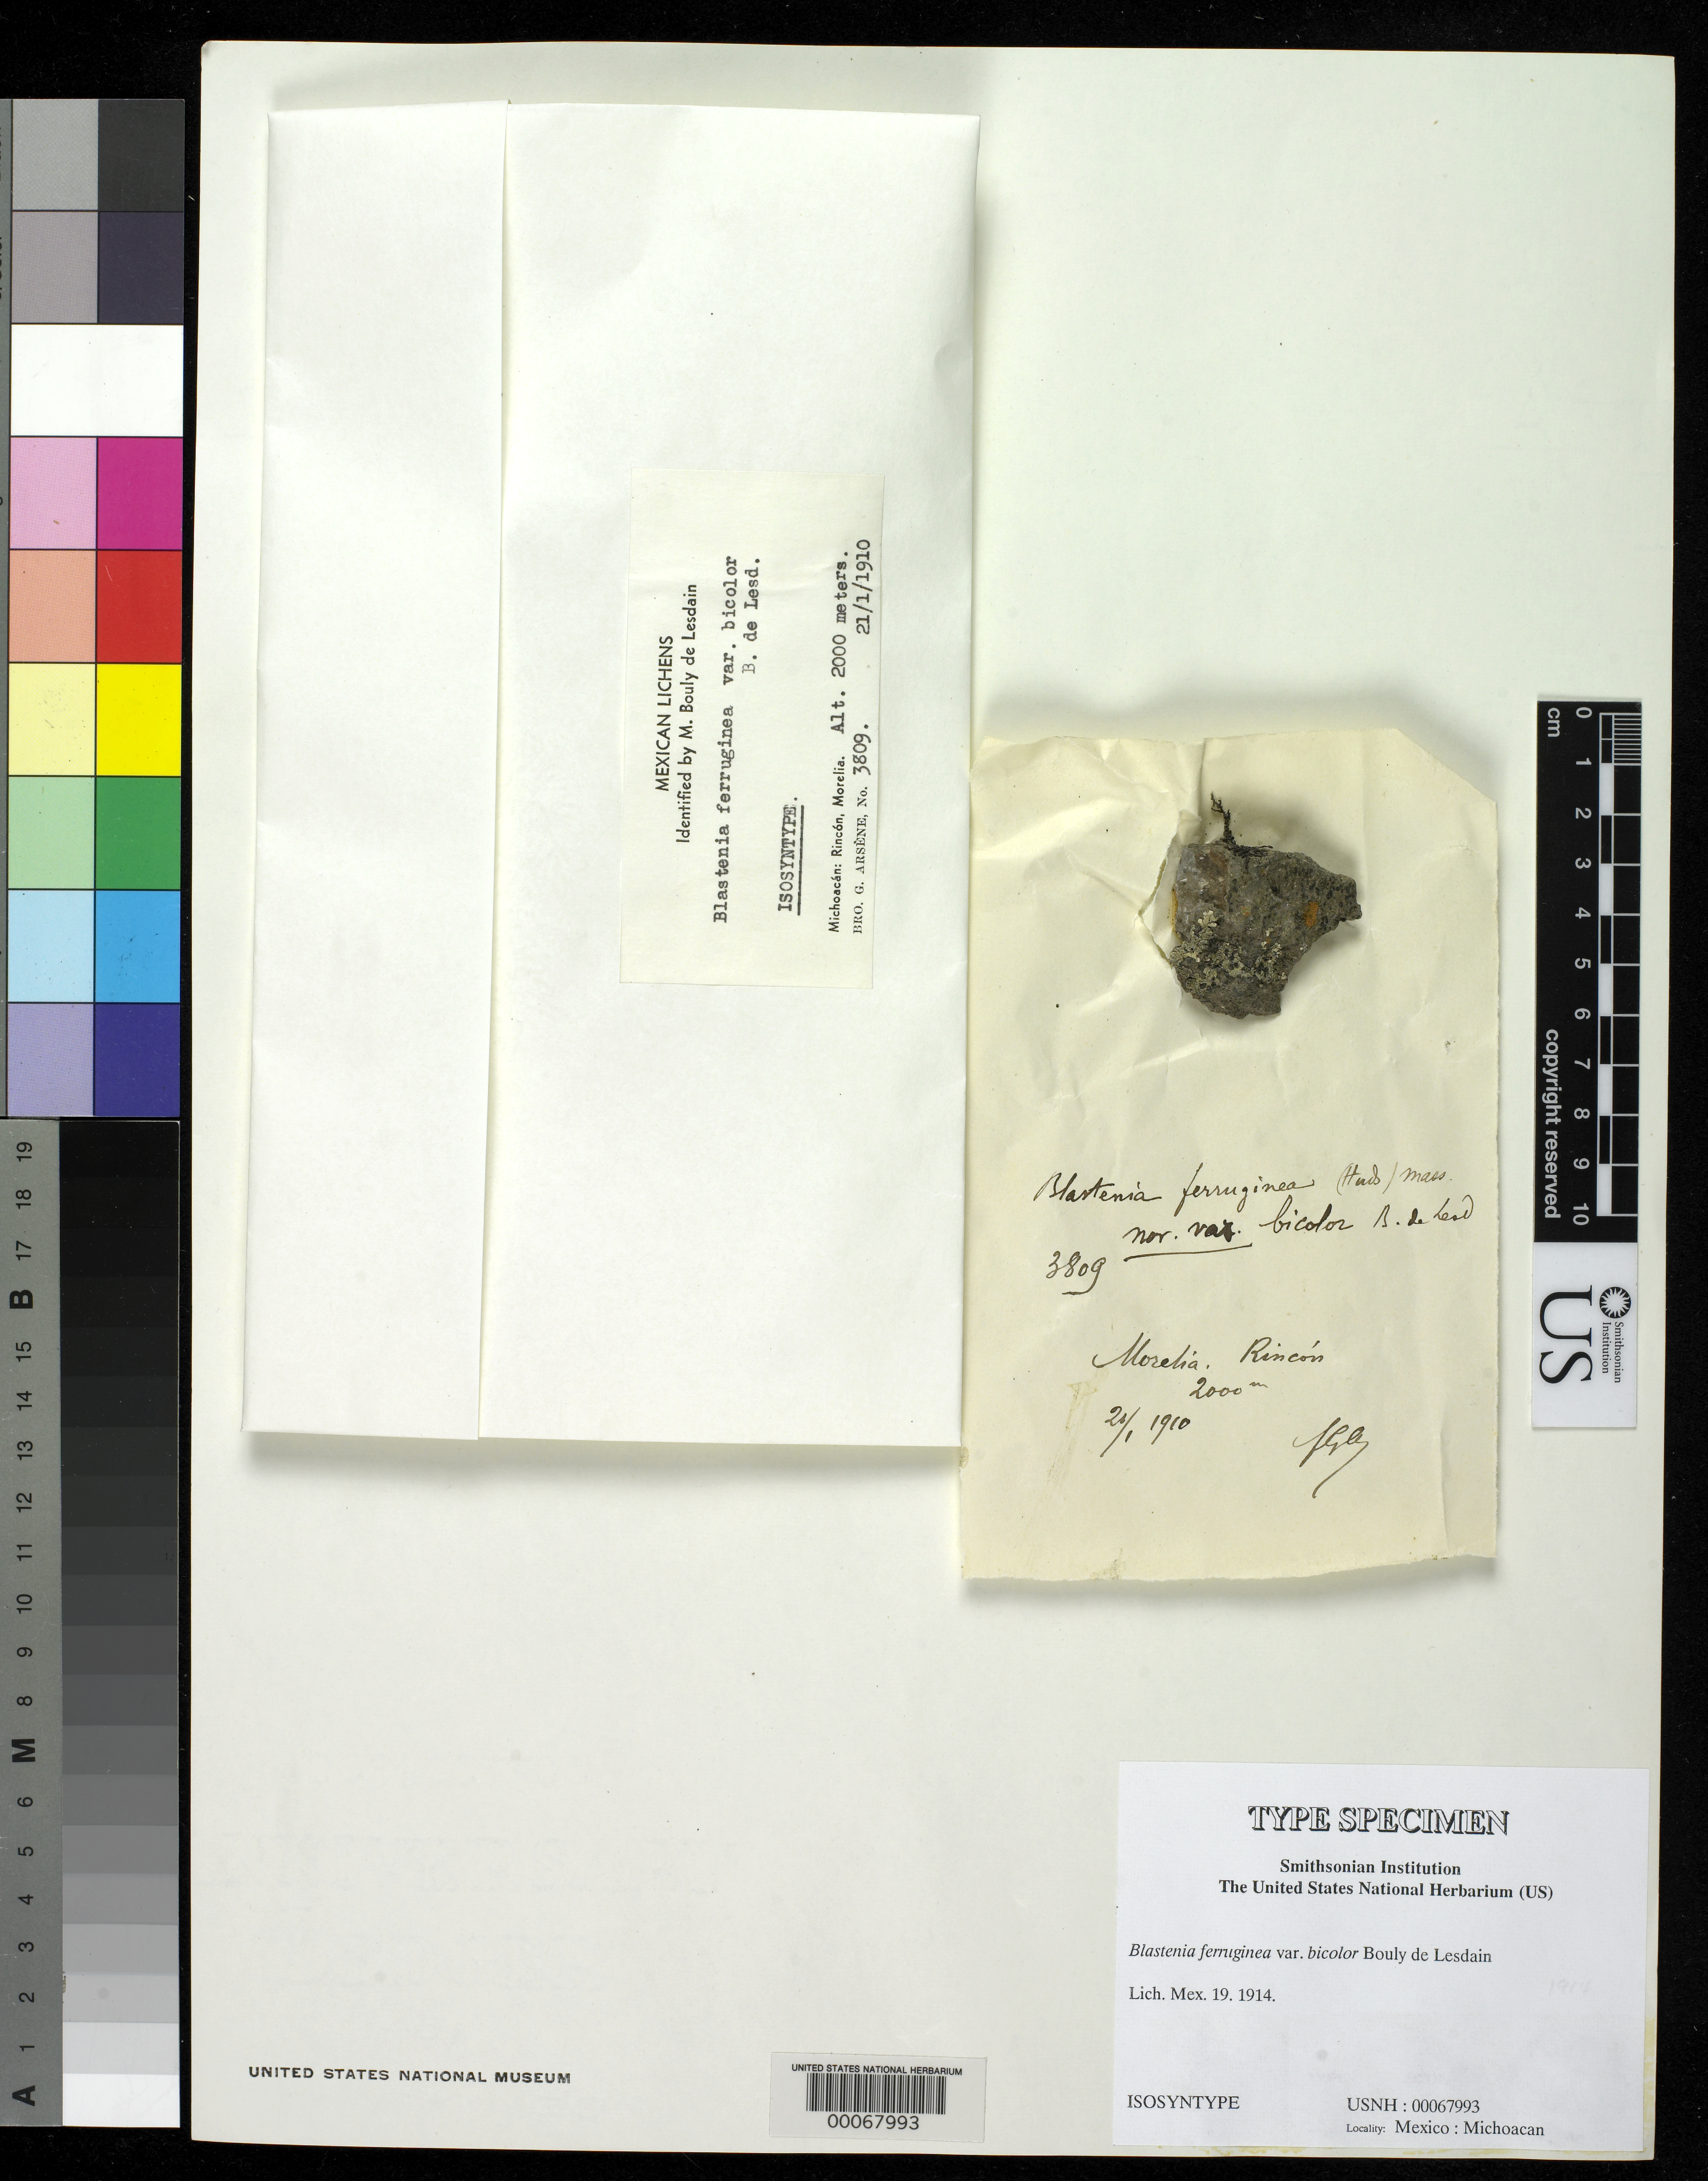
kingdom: Fungi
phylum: Ascomycota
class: Lecanoromycetes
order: Teloschistales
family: Teloschistaceae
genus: Blastenia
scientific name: Blastenia ferruginea var. bicolor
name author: B. de Lesd.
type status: Isosyntype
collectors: Bro. G. Arsène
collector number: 3809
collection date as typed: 21 Jan 1910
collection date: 1910-01-21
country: Mexico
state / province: Michoacán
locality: Rincon, Morelia.